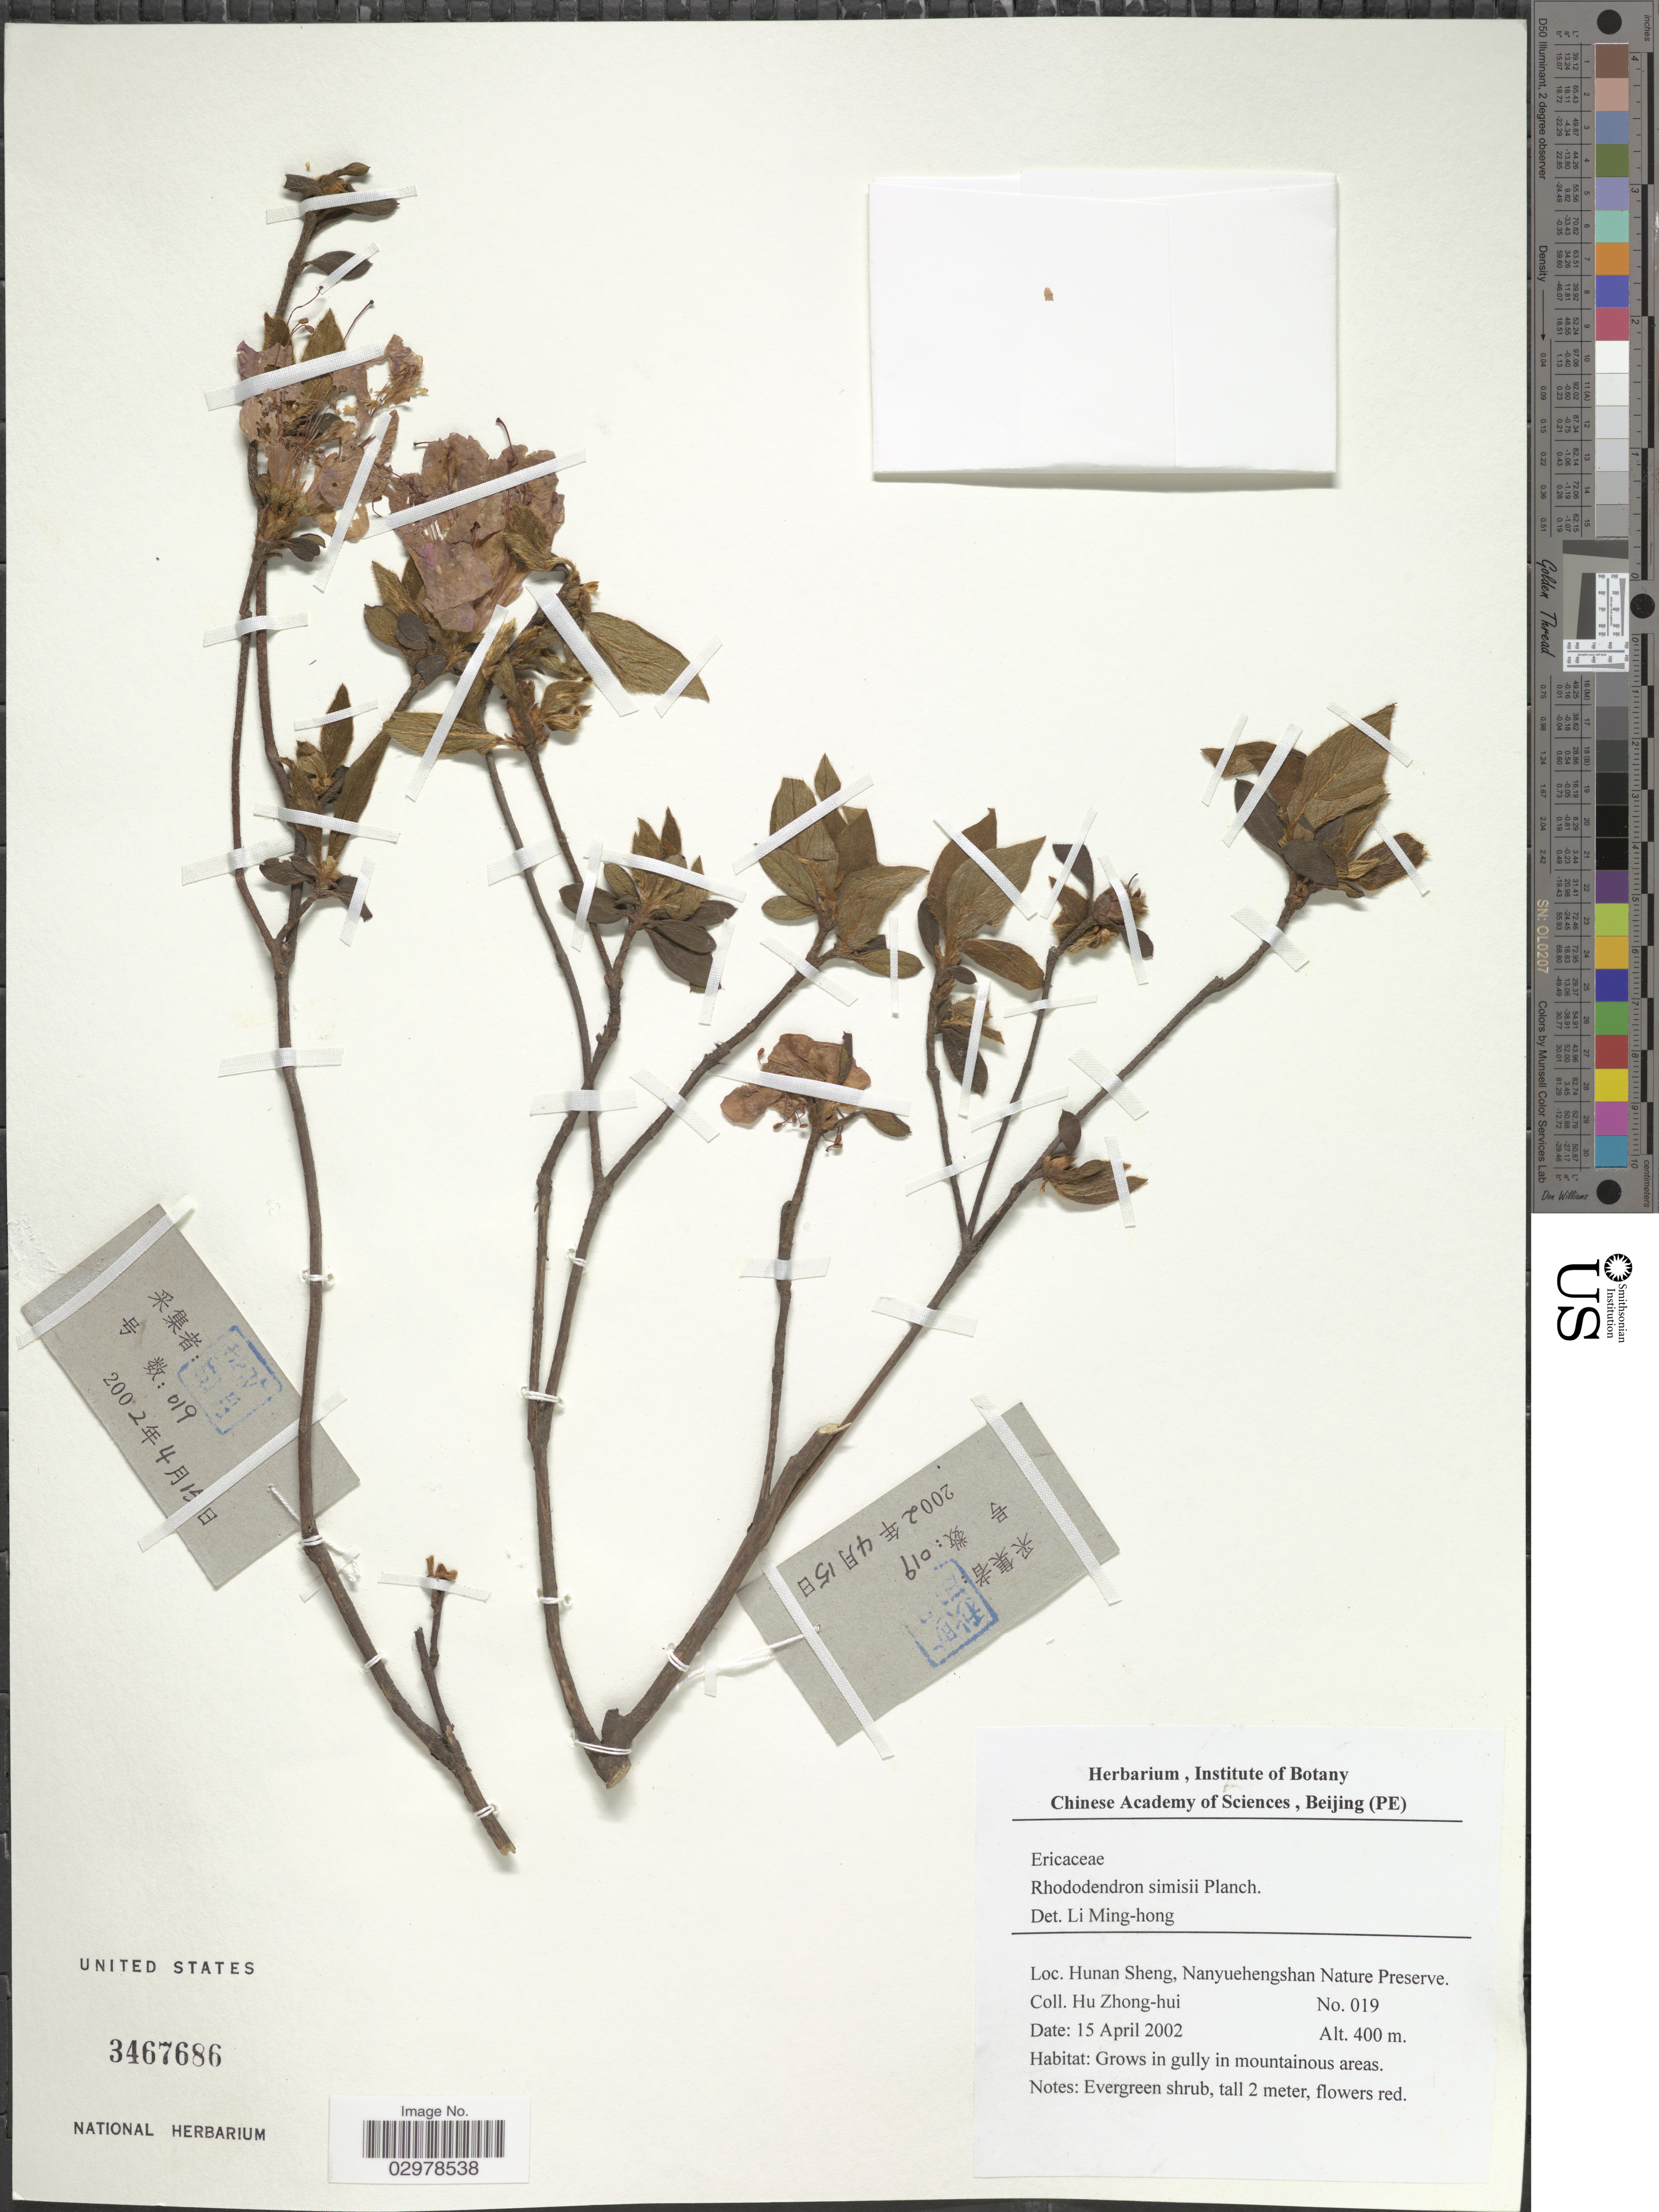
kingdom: Plantae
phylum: Tracheophyta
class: Magnoliopsida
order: Ericales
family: Ericaceae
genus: Rhododendron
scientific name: Rhododendron simsii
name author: Planch.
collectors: Z. H. Hu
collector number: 019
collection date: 2002-04-15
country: China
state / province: Hunan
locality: Hunan Sheng, Nanyuehengshan Nature Reserve.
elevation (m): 400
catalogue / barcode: US 3467686